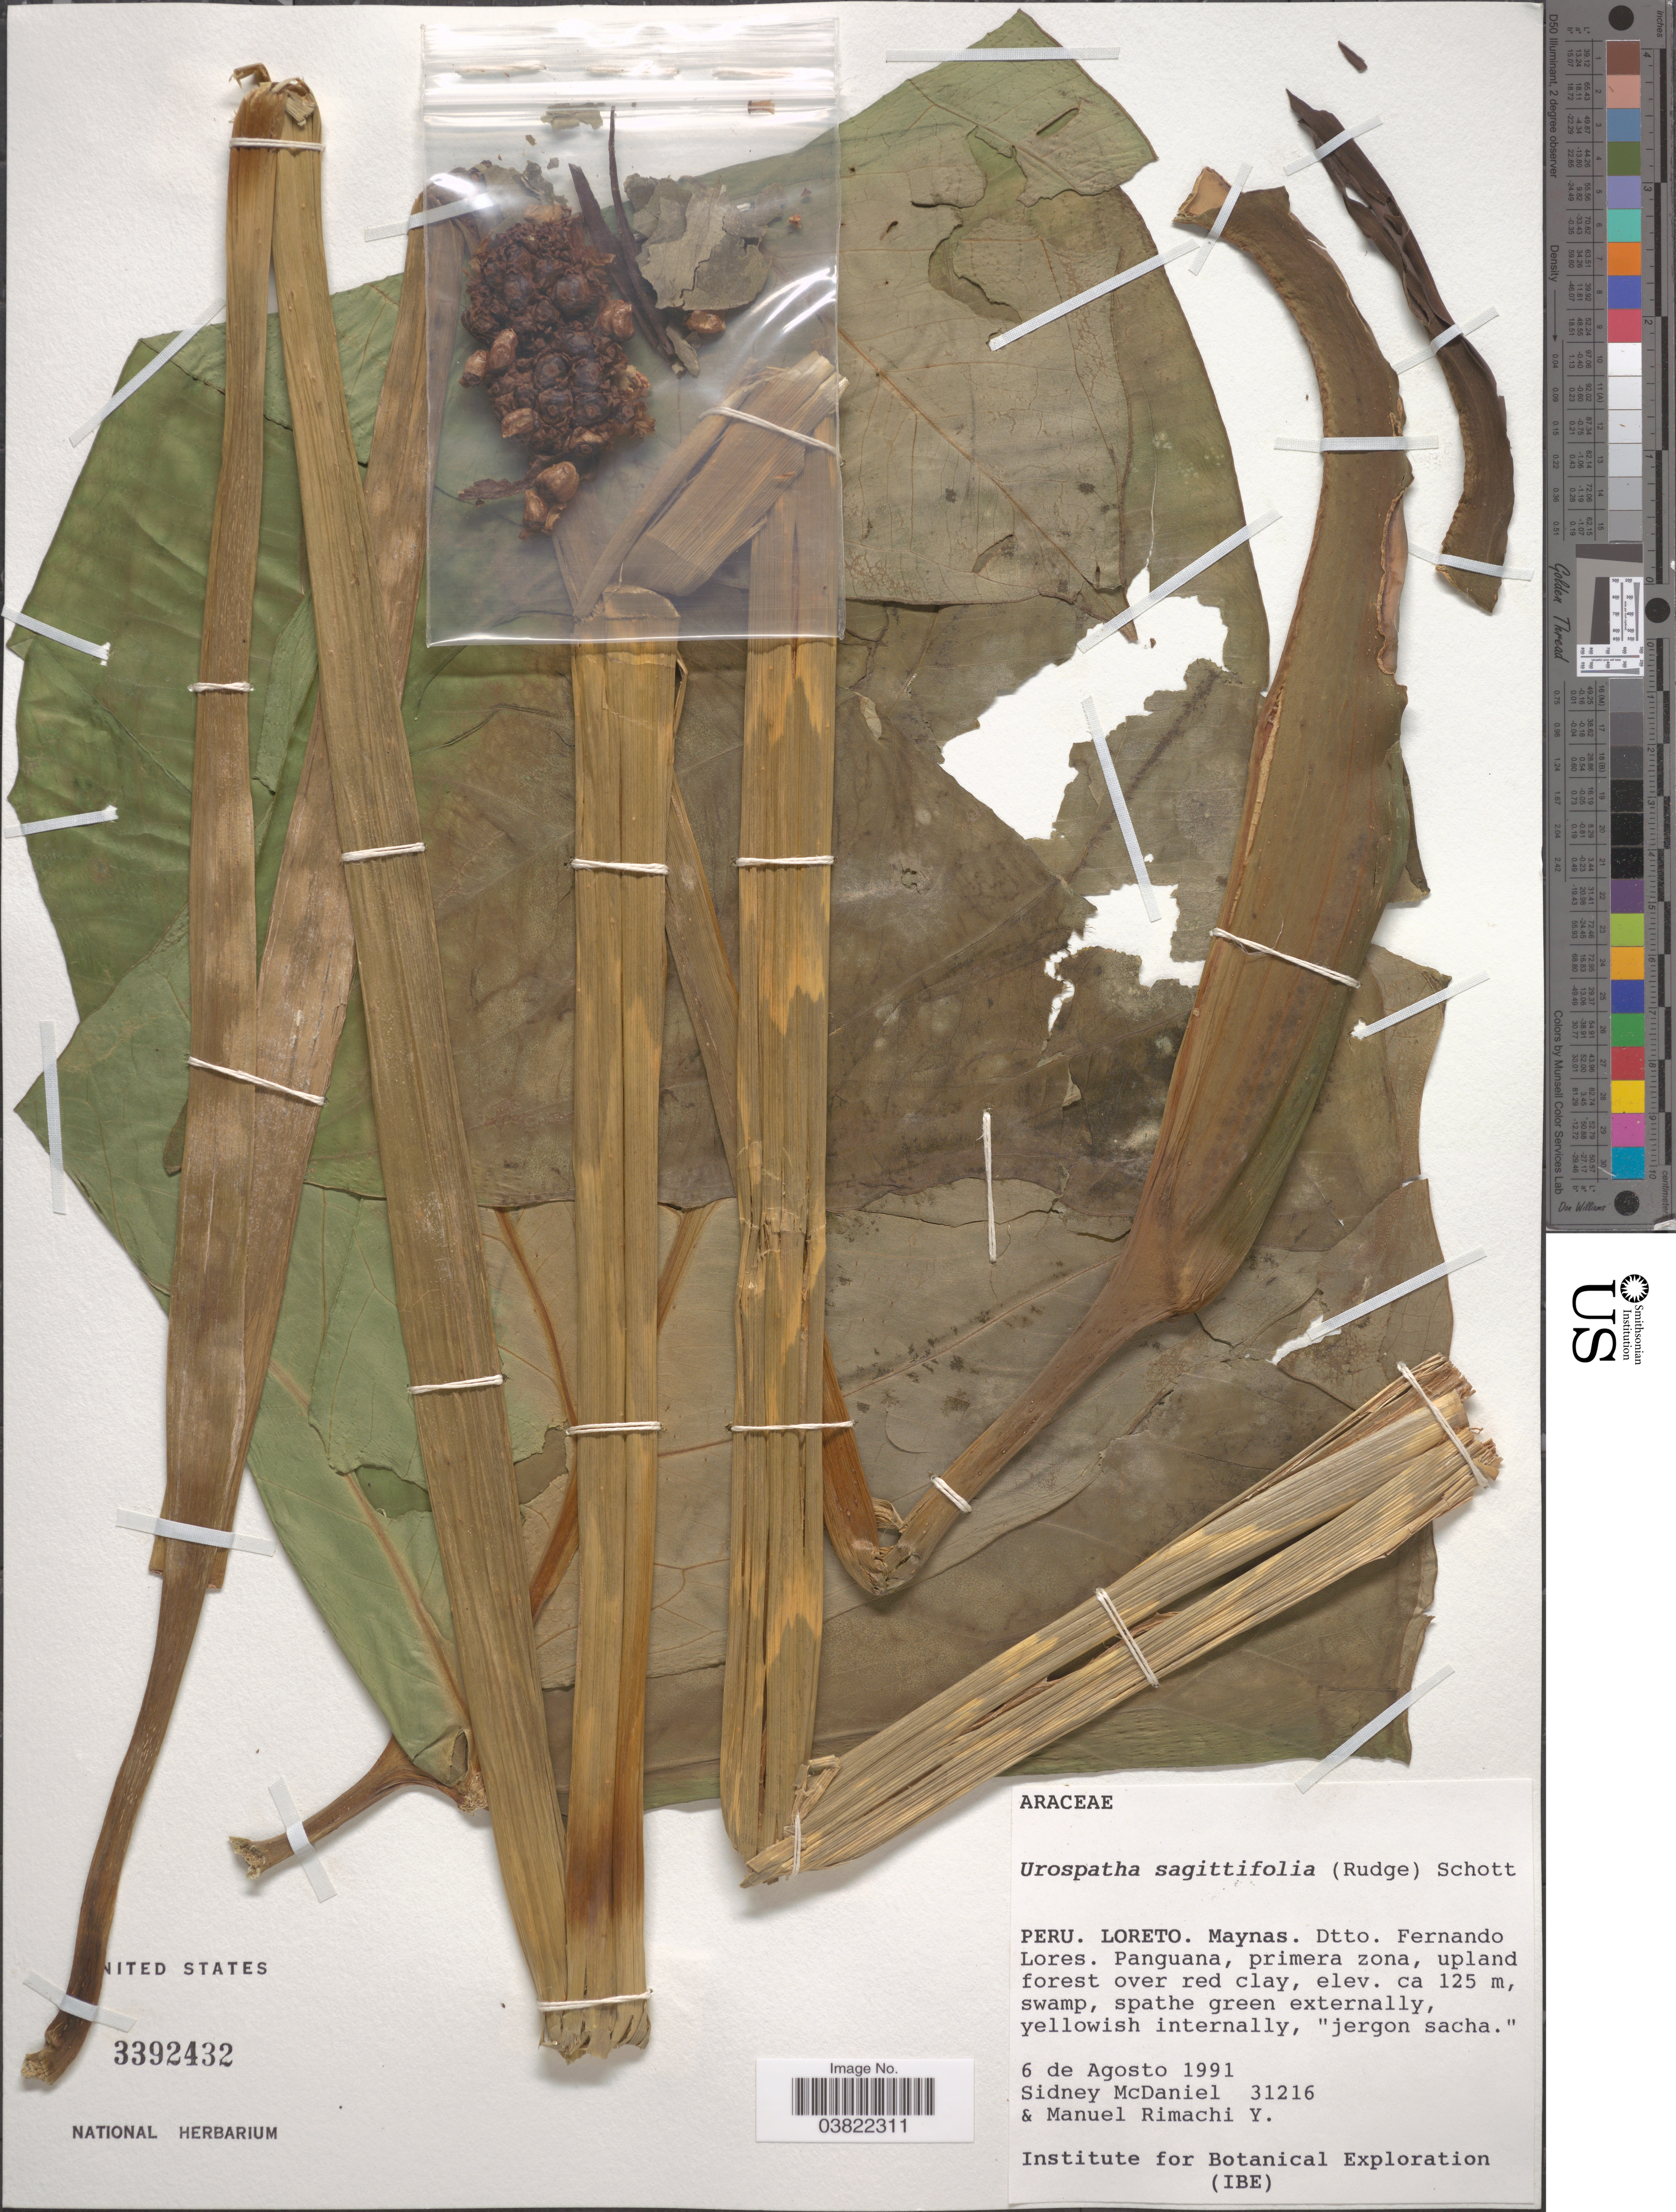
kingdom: Plantae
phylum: Tracheophyta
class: Liliopsida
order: Alismatales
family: Araceae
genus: Urospatha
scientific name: Urospatha sagittifolia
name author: (Rudge) Schott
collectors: S. McDaniel & M. Rimachi Y.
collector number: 31216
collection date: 1991-08-06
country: Peru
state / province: Loreto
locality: Maynas. Dtto. Fernando Lores.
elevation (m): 125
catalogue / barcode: US 3392432